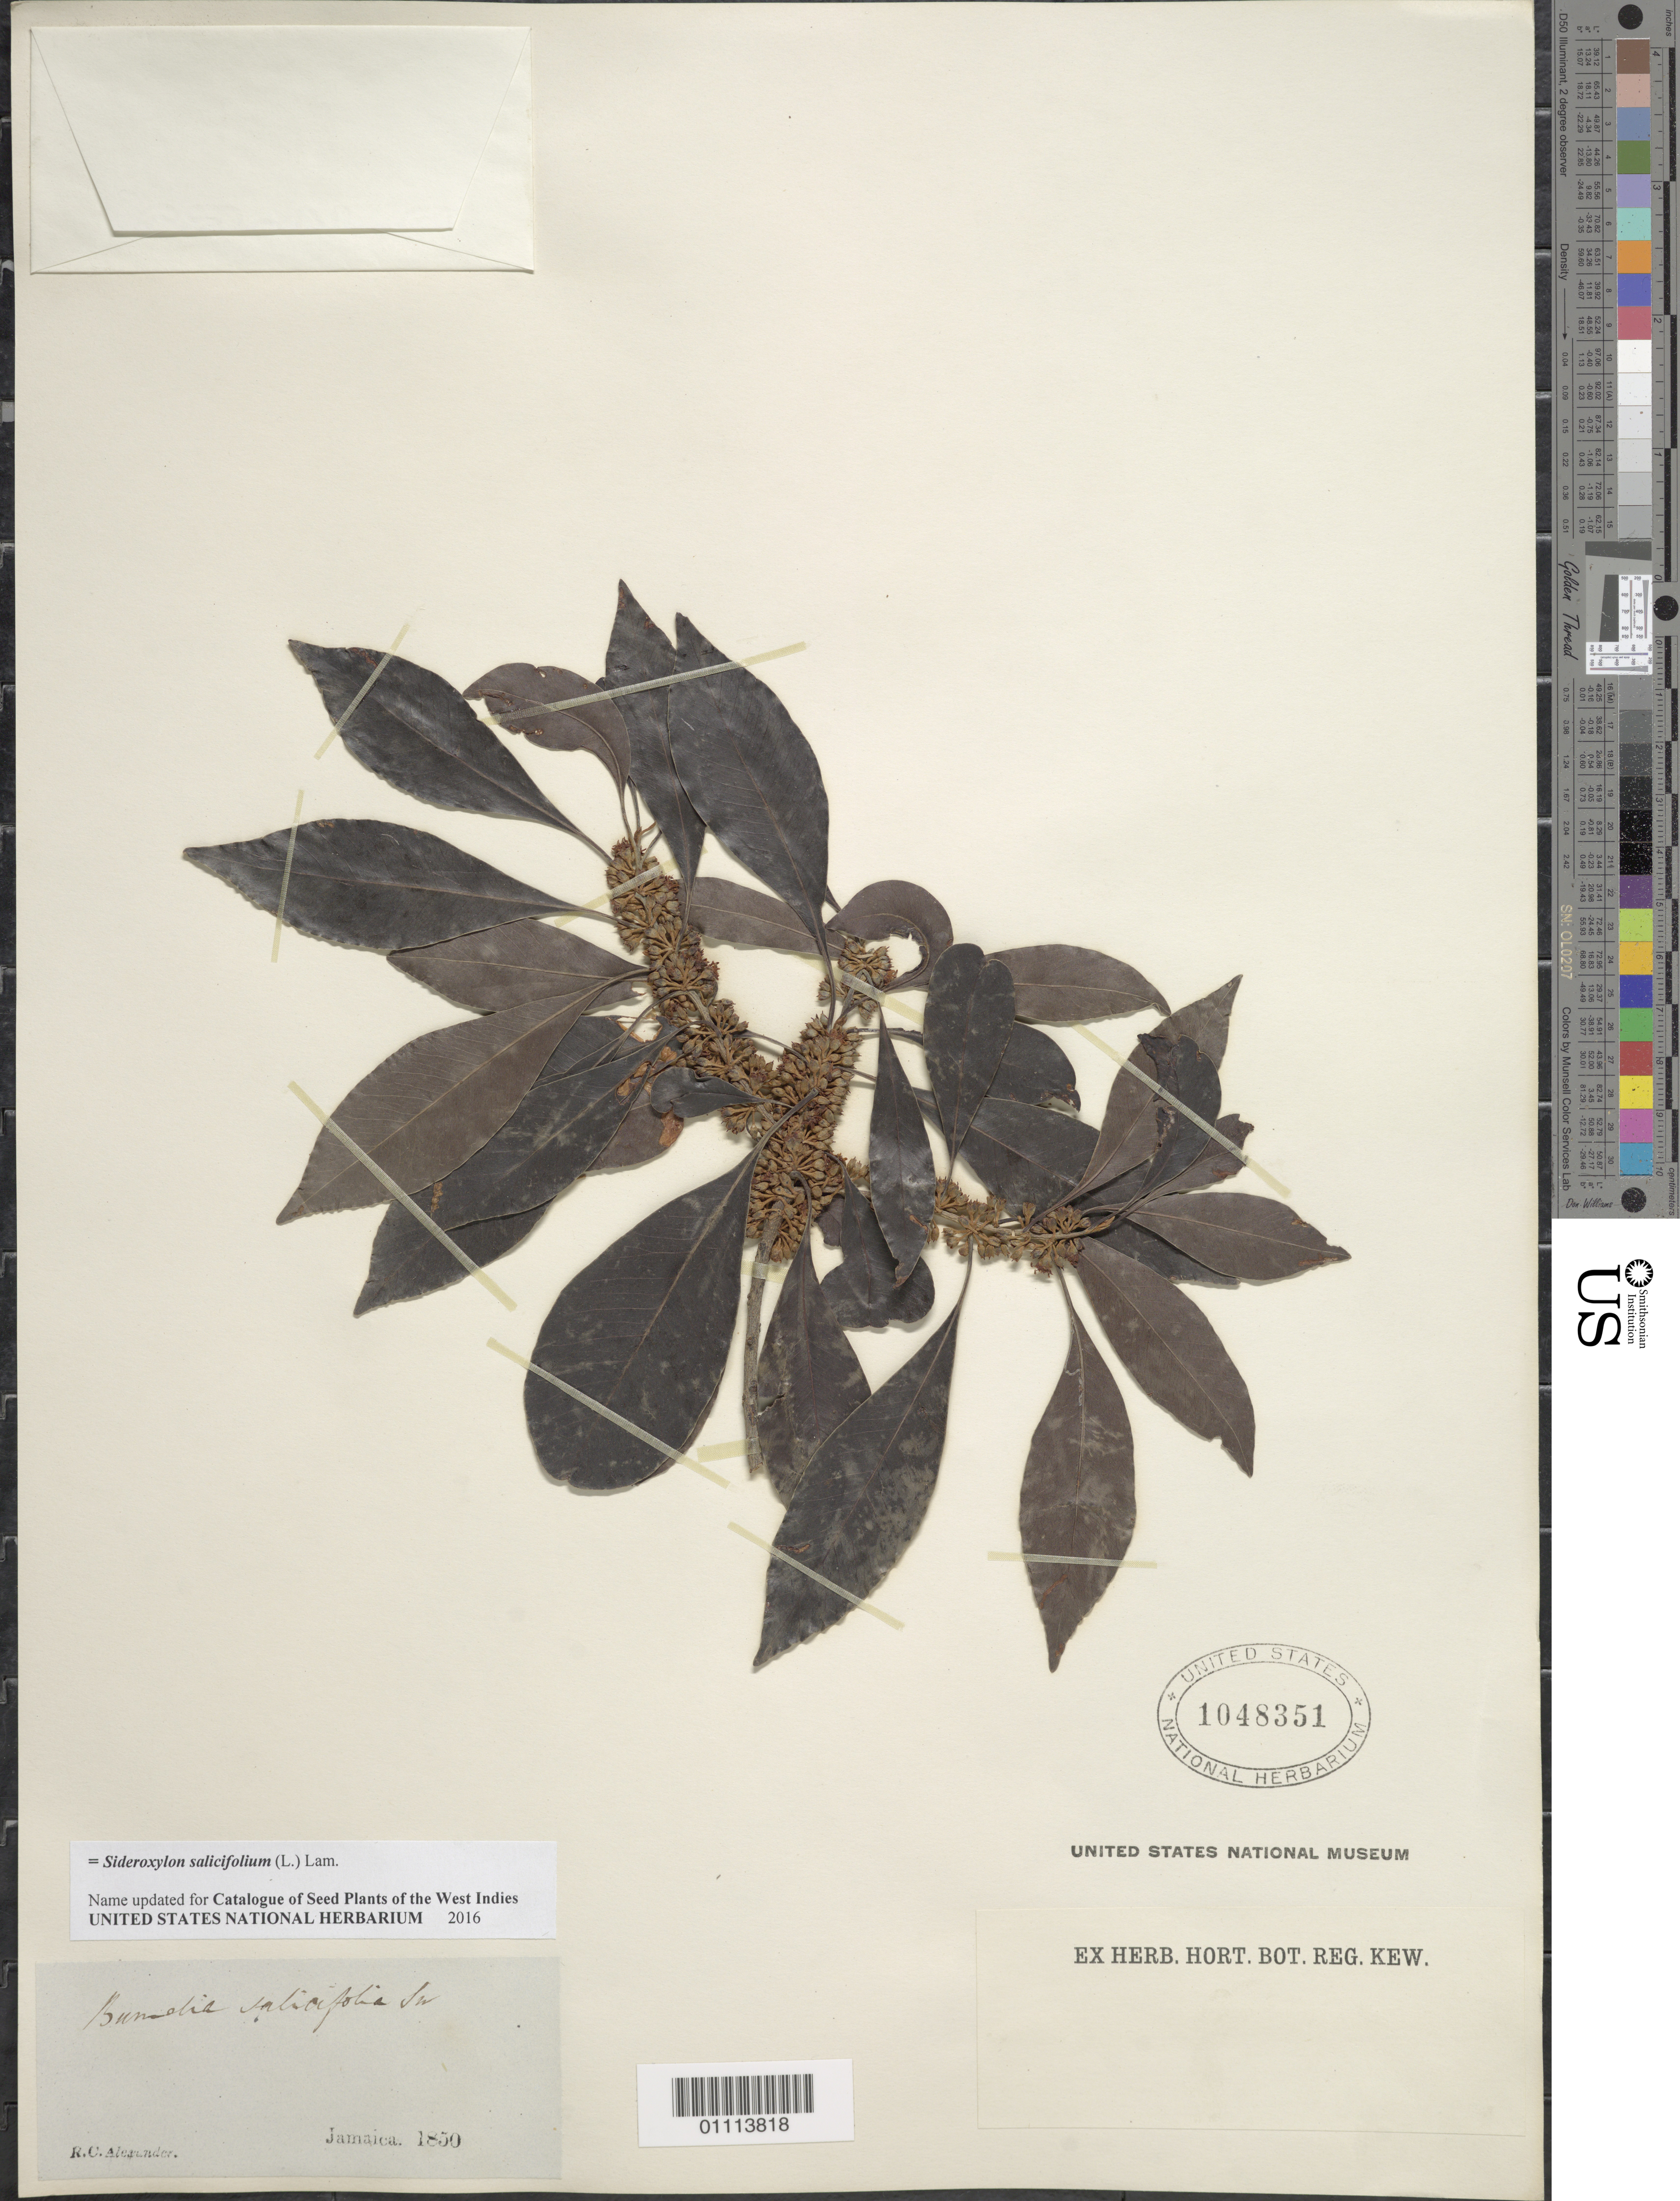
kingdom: Plantae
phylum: Tracheophyta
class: Magnoliopsida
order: Ericales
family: Sapotaceae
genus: Dipholis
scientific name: Dipholis salicifolia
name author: (L.) A. DC.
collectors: R. C. Alexander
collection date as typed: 1850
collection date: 1850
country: Jamaica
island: Jamaica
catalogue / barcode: US 1048351